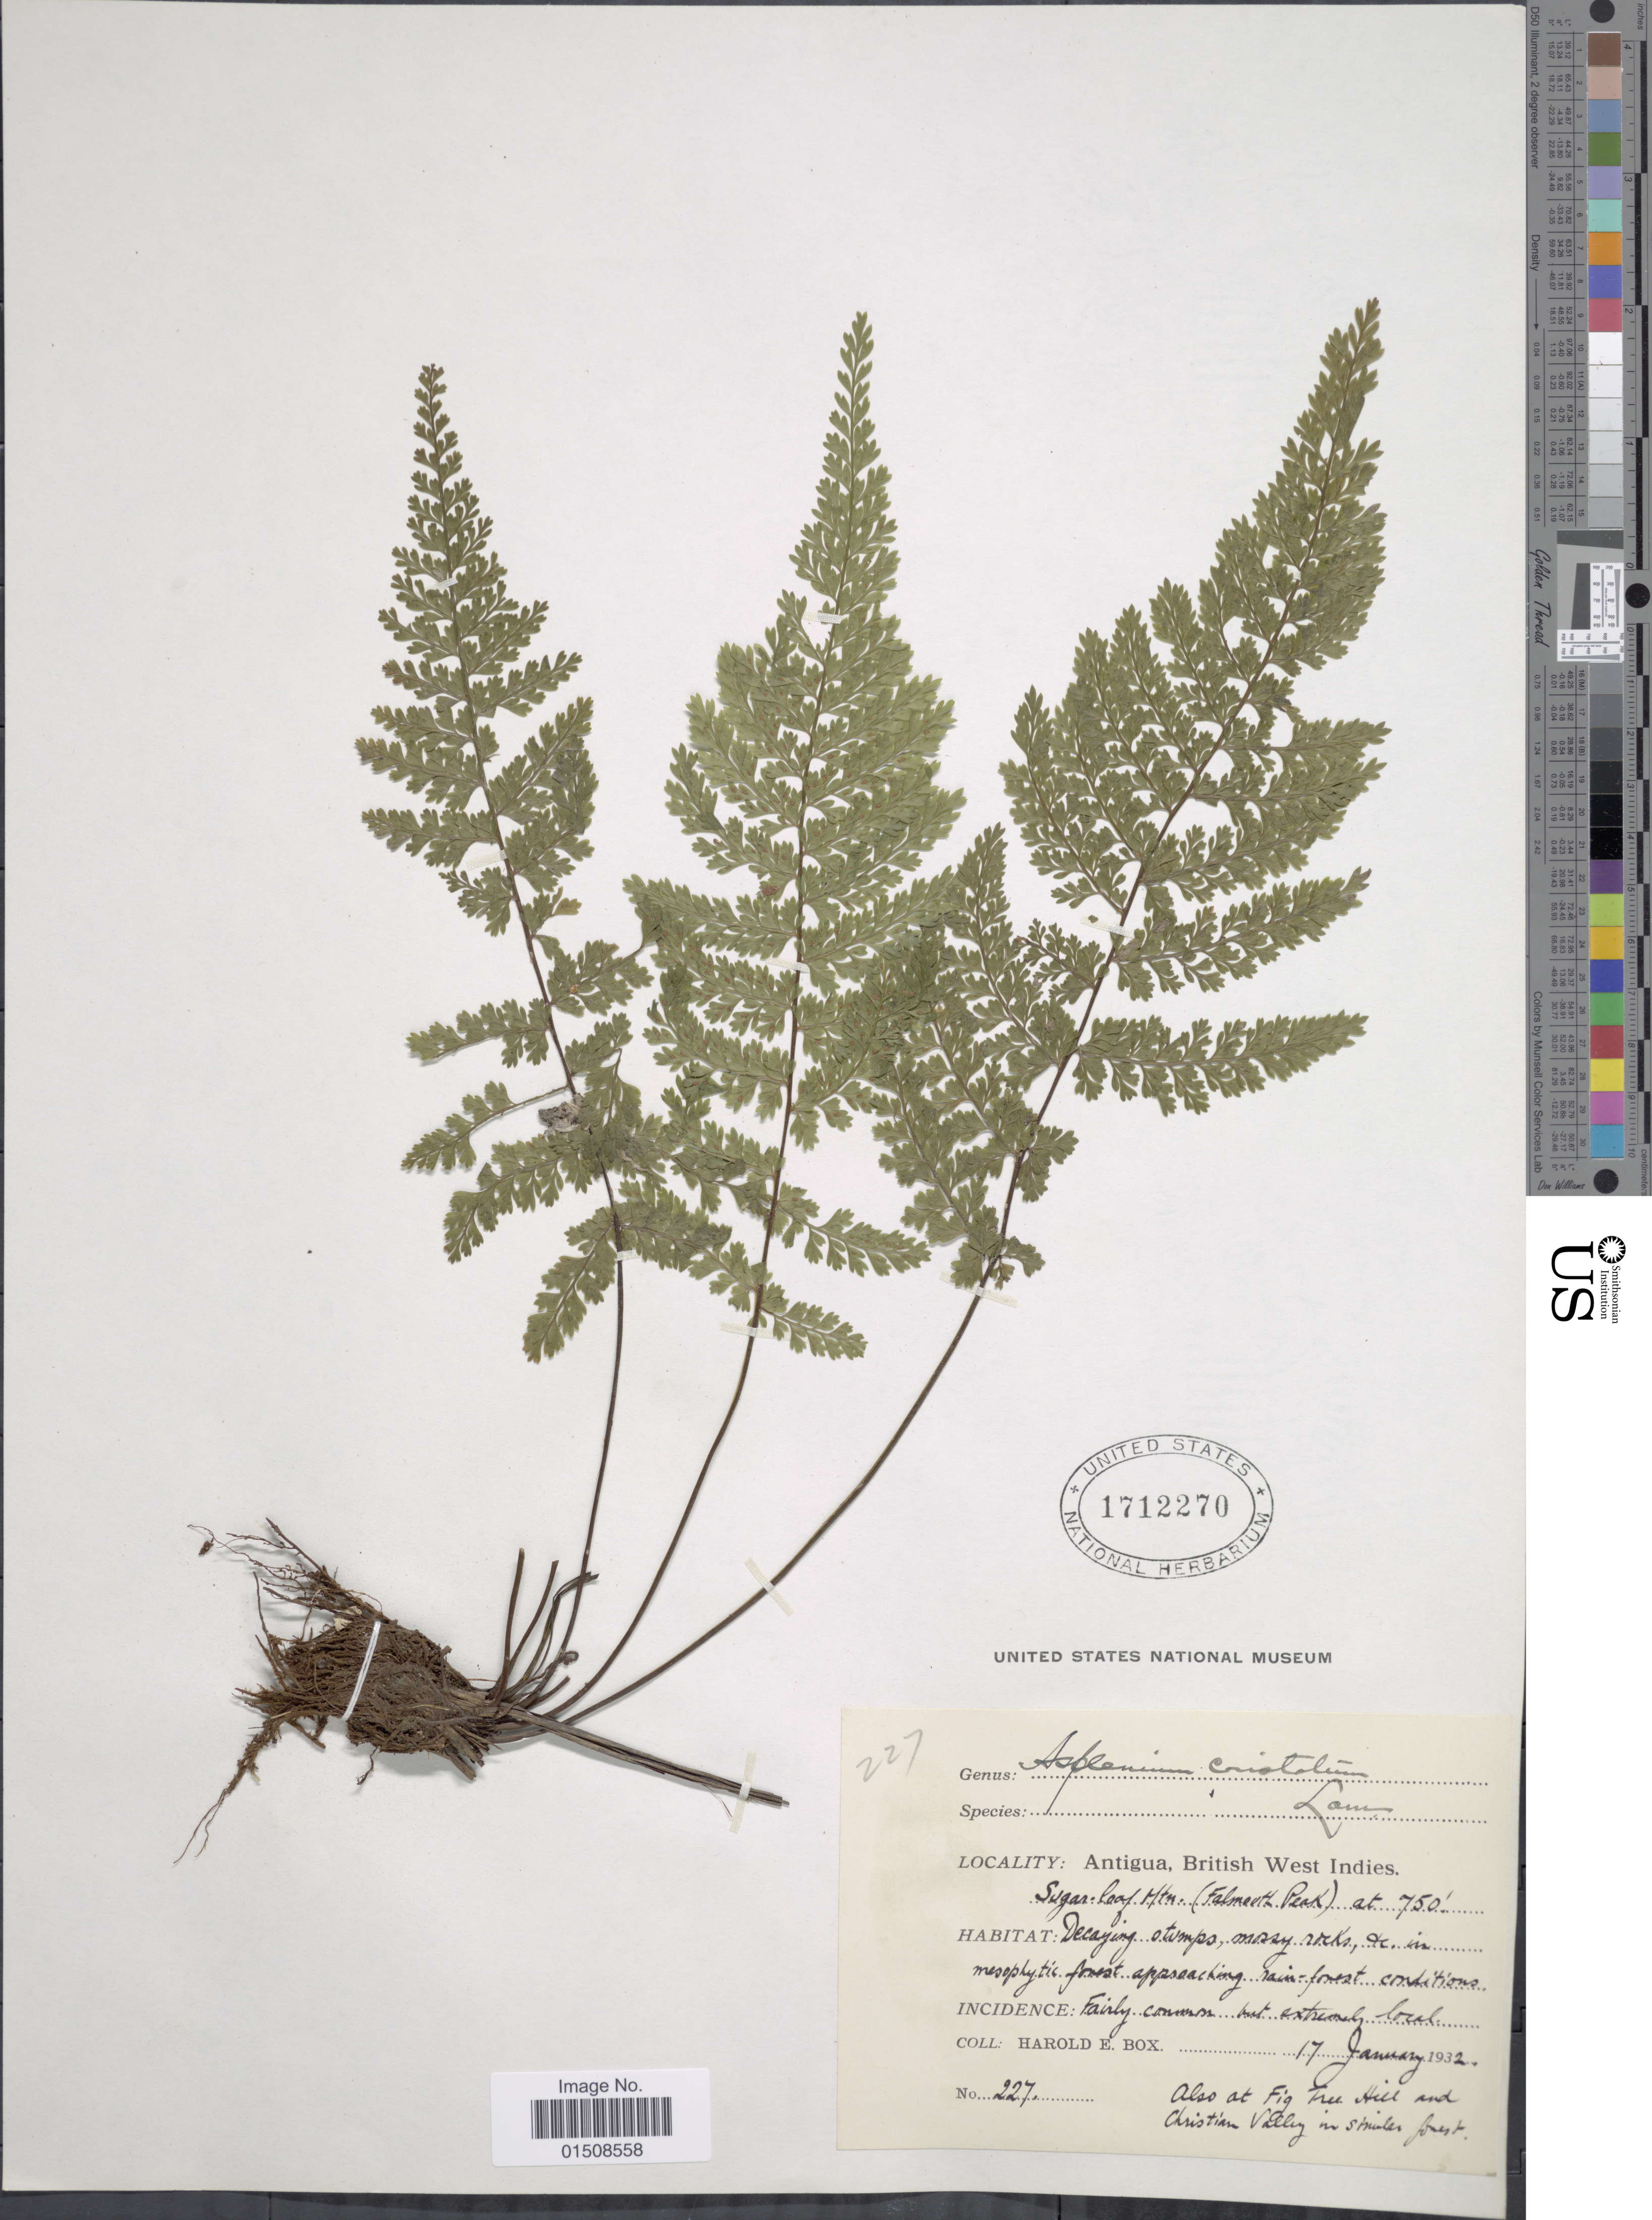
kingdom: Plantae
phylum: Tracheophyta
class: Polypodiopsida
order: Polypodiales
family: Aspleniaceae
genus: Asplenium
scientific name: Asplenium cristatum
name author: Lam.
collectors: H. E. Box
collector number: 227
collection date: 1932-01-17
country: Antigua and Barbuda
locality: Antigua, British West Indies, Sugar Leaf Mt. (Falmout Peak)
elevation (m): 229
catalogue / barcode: US 1712270